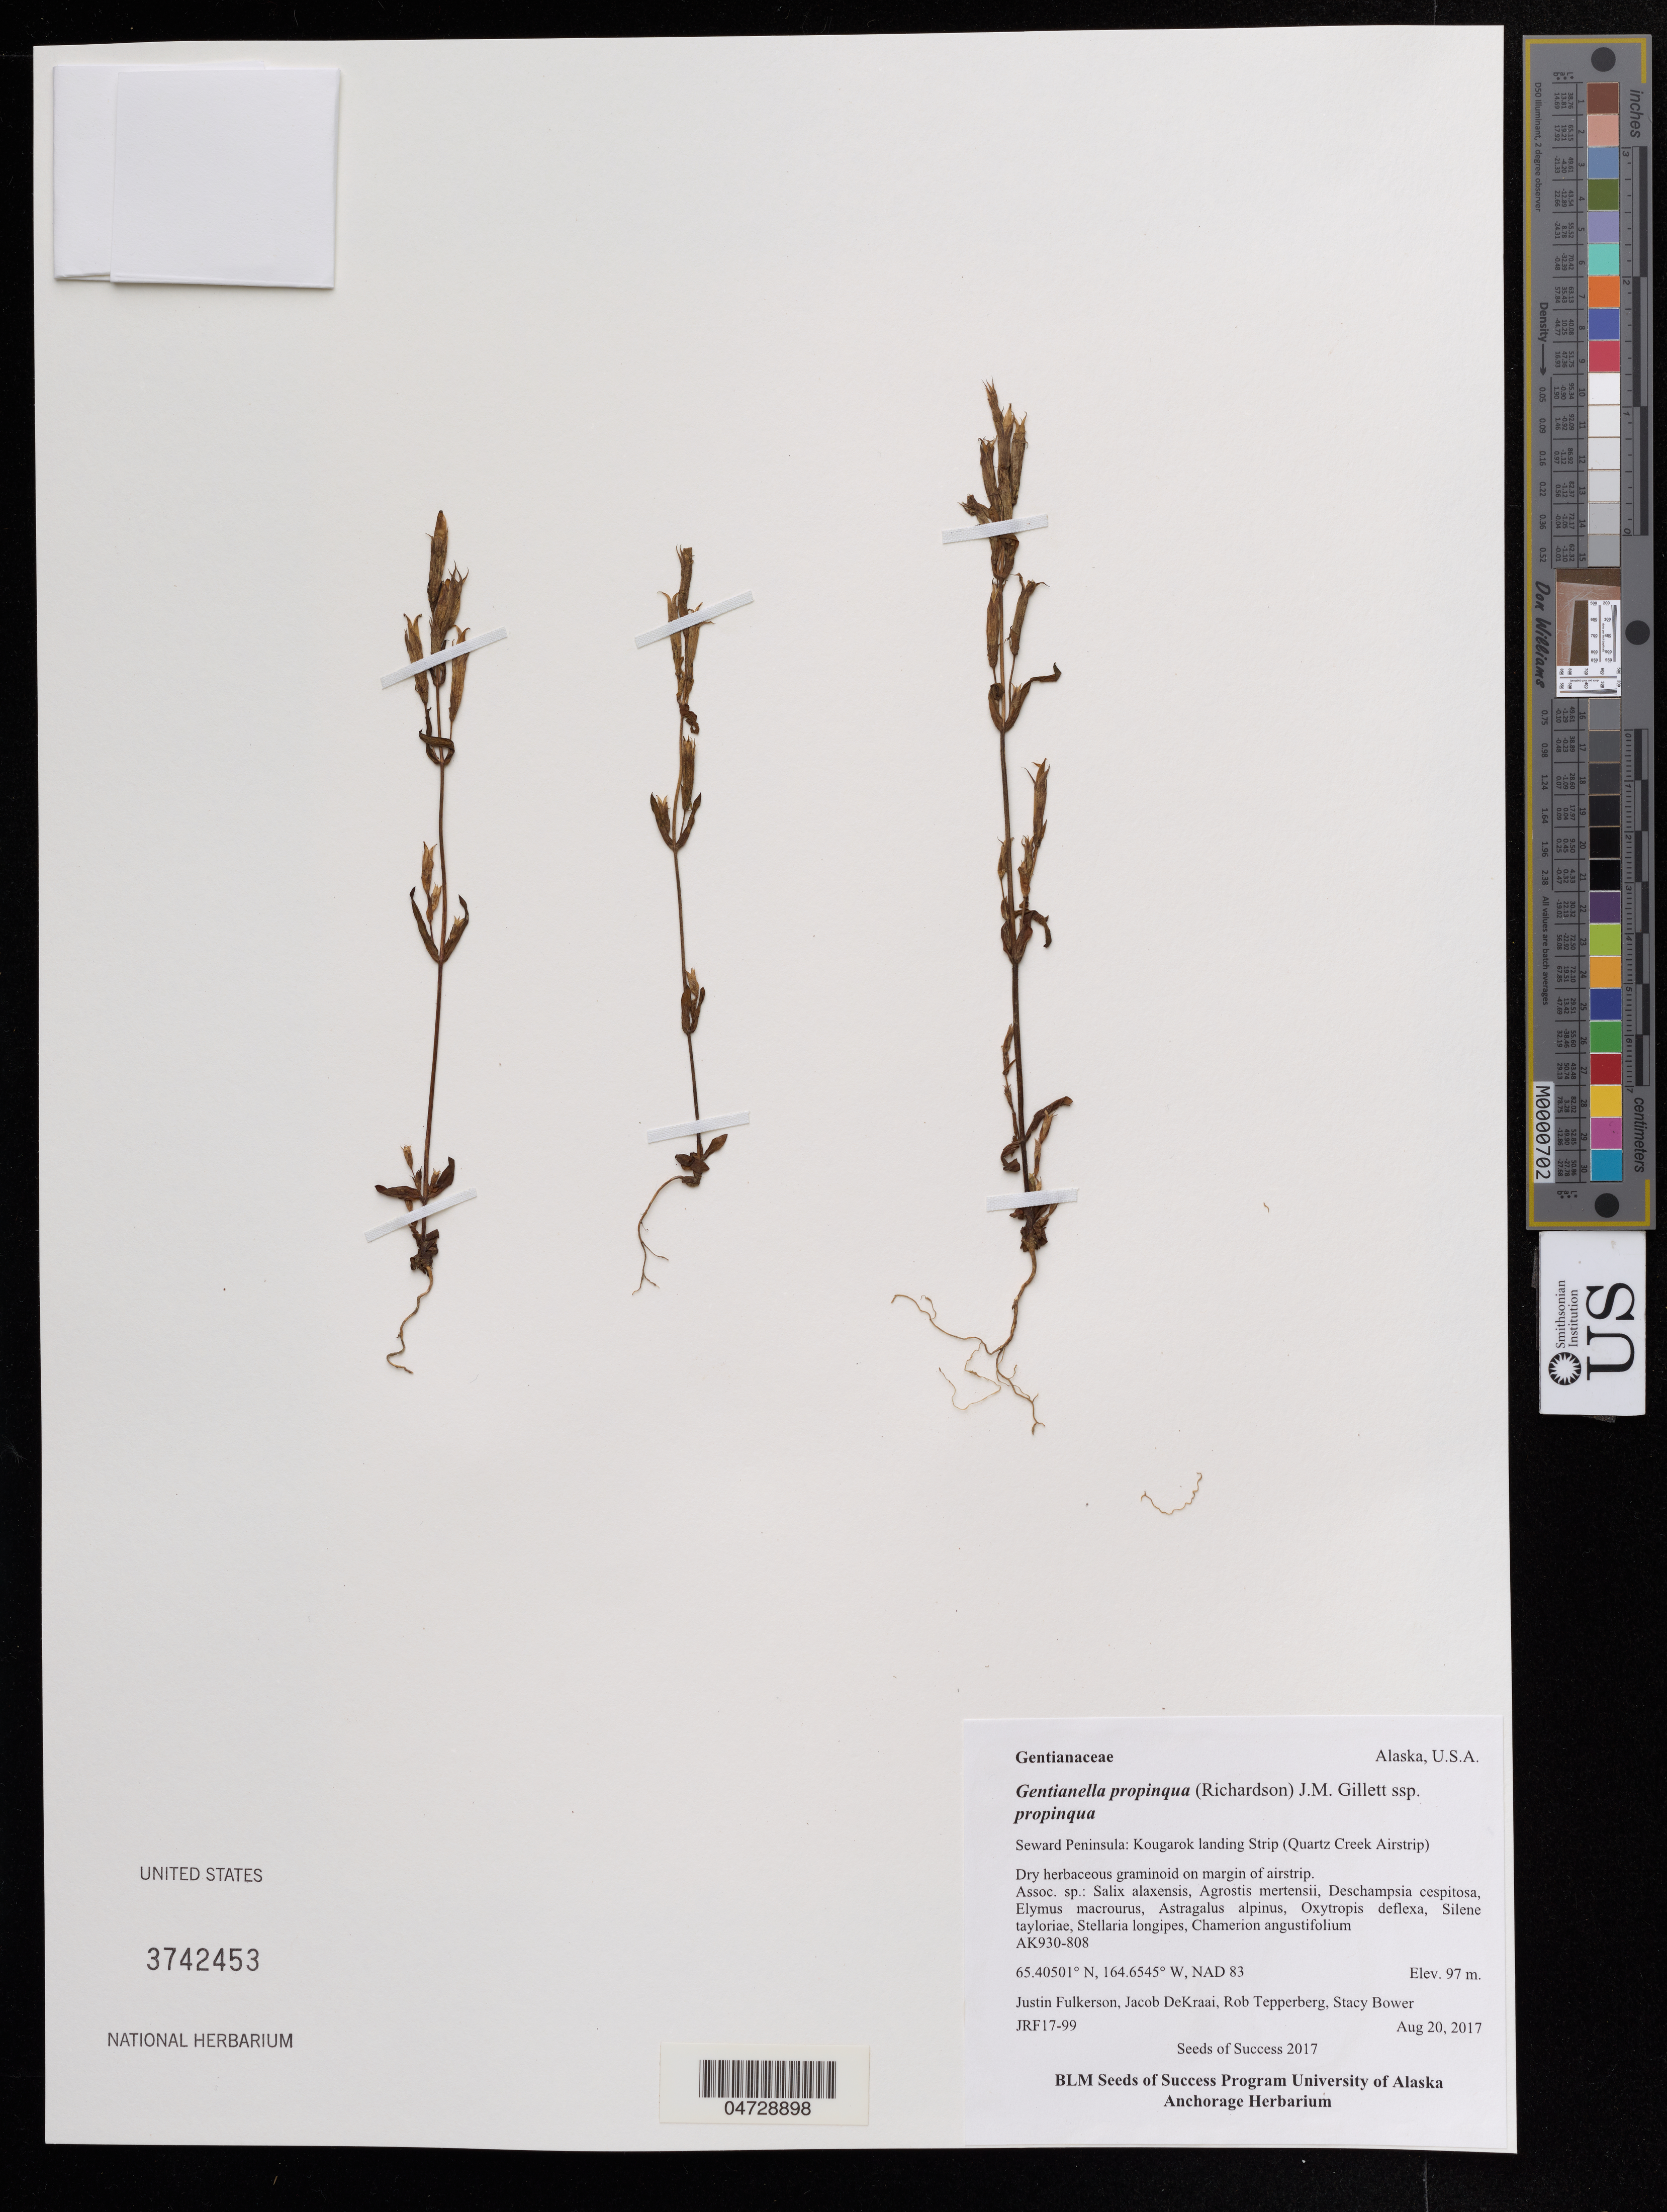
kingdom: Plantae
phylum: Tracheophyta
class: Magnoliopsida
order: Gentianales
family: Gentianaceae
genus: Gentianella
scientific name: Gentianella propinqua subsp. propinqua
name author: (Richardson) J.M. Gillett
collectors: J. Fulkerson, J. DeKraai & R. Topperberg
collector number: JRF17-99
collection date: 2017-08-20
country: United States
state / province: Alaska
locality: Seward Peninsula: Kougarok landing Strip (Quartz Creek Airstrip).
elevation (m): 97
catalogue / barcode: US 3742453